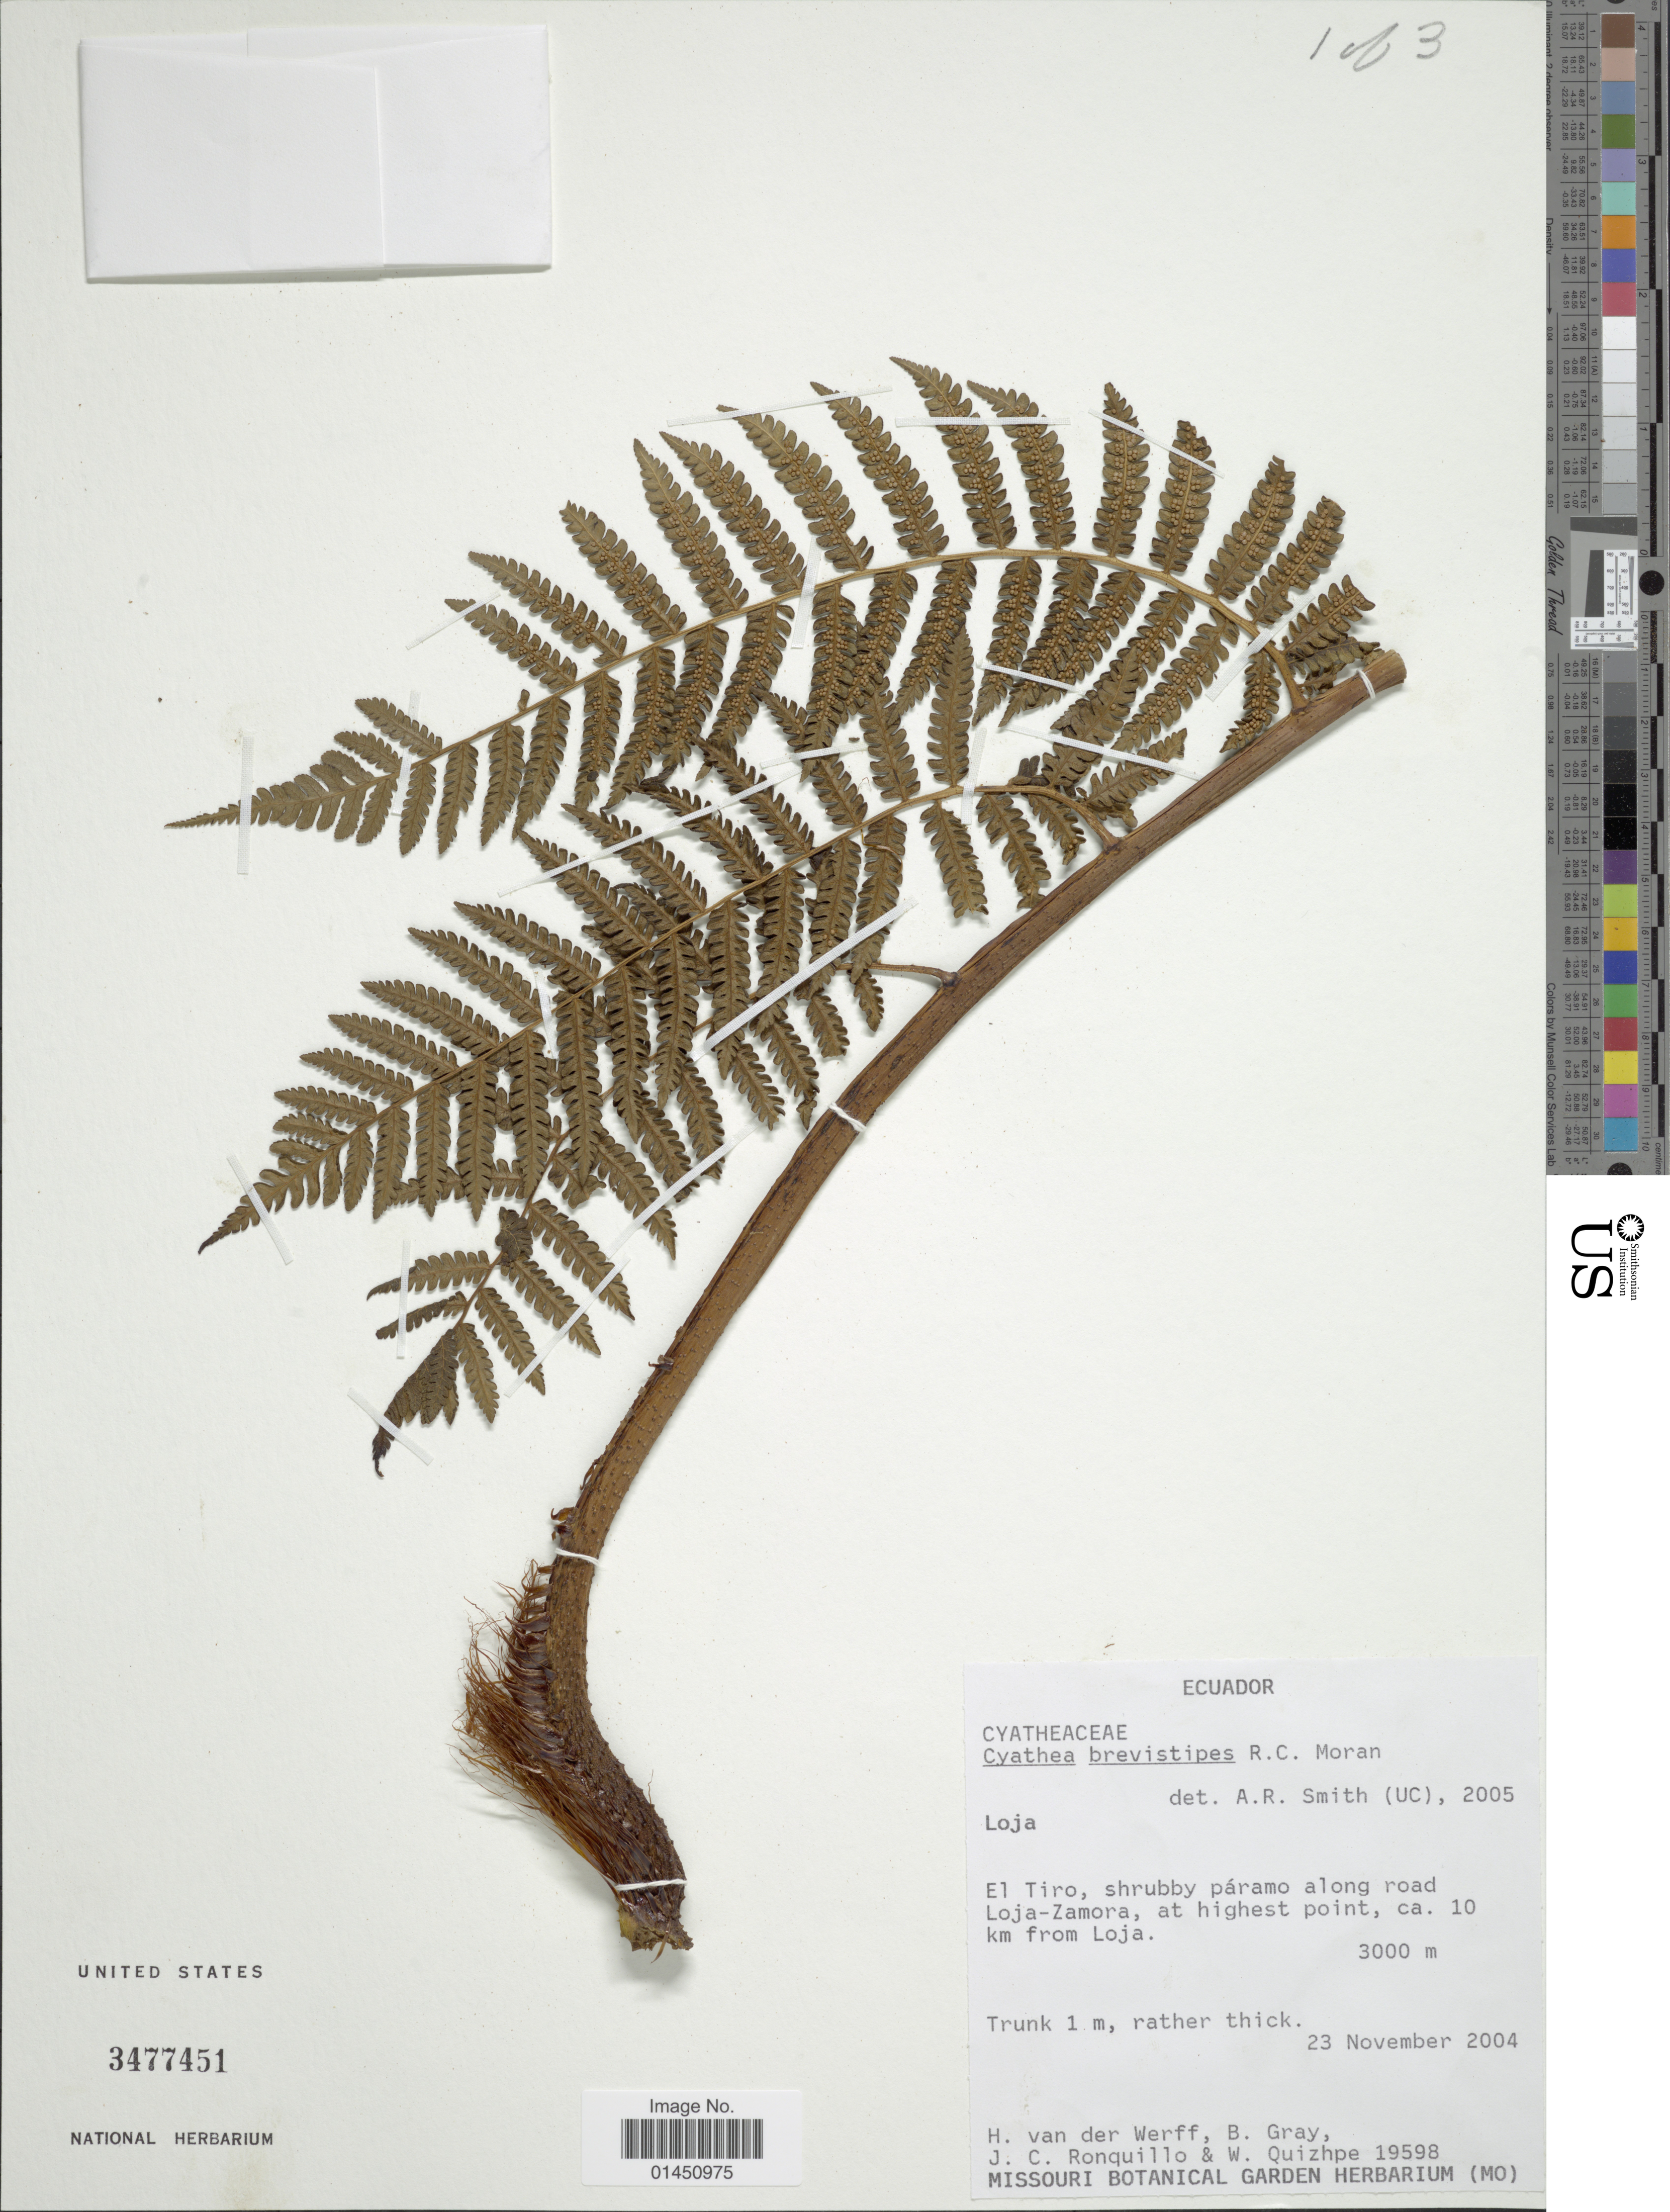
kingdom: Plantae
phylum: Tracheophyta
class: Polypodiopsida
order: Cyatheales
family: Cyatheaceae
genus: Cyathea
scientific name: Cyathea brevistipes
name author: R.C. Moran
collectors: H. van der Werff, B. Gray, J. Ronquillo & W. Quizhpe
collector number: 19598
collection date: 2004-11-23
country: Ecuador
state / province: Loja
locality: El Tiro, shrubby paramo along road Loja-Zamora, at highest point, ca. 10 km from Loja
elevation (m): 3000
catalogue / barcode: US 3477451